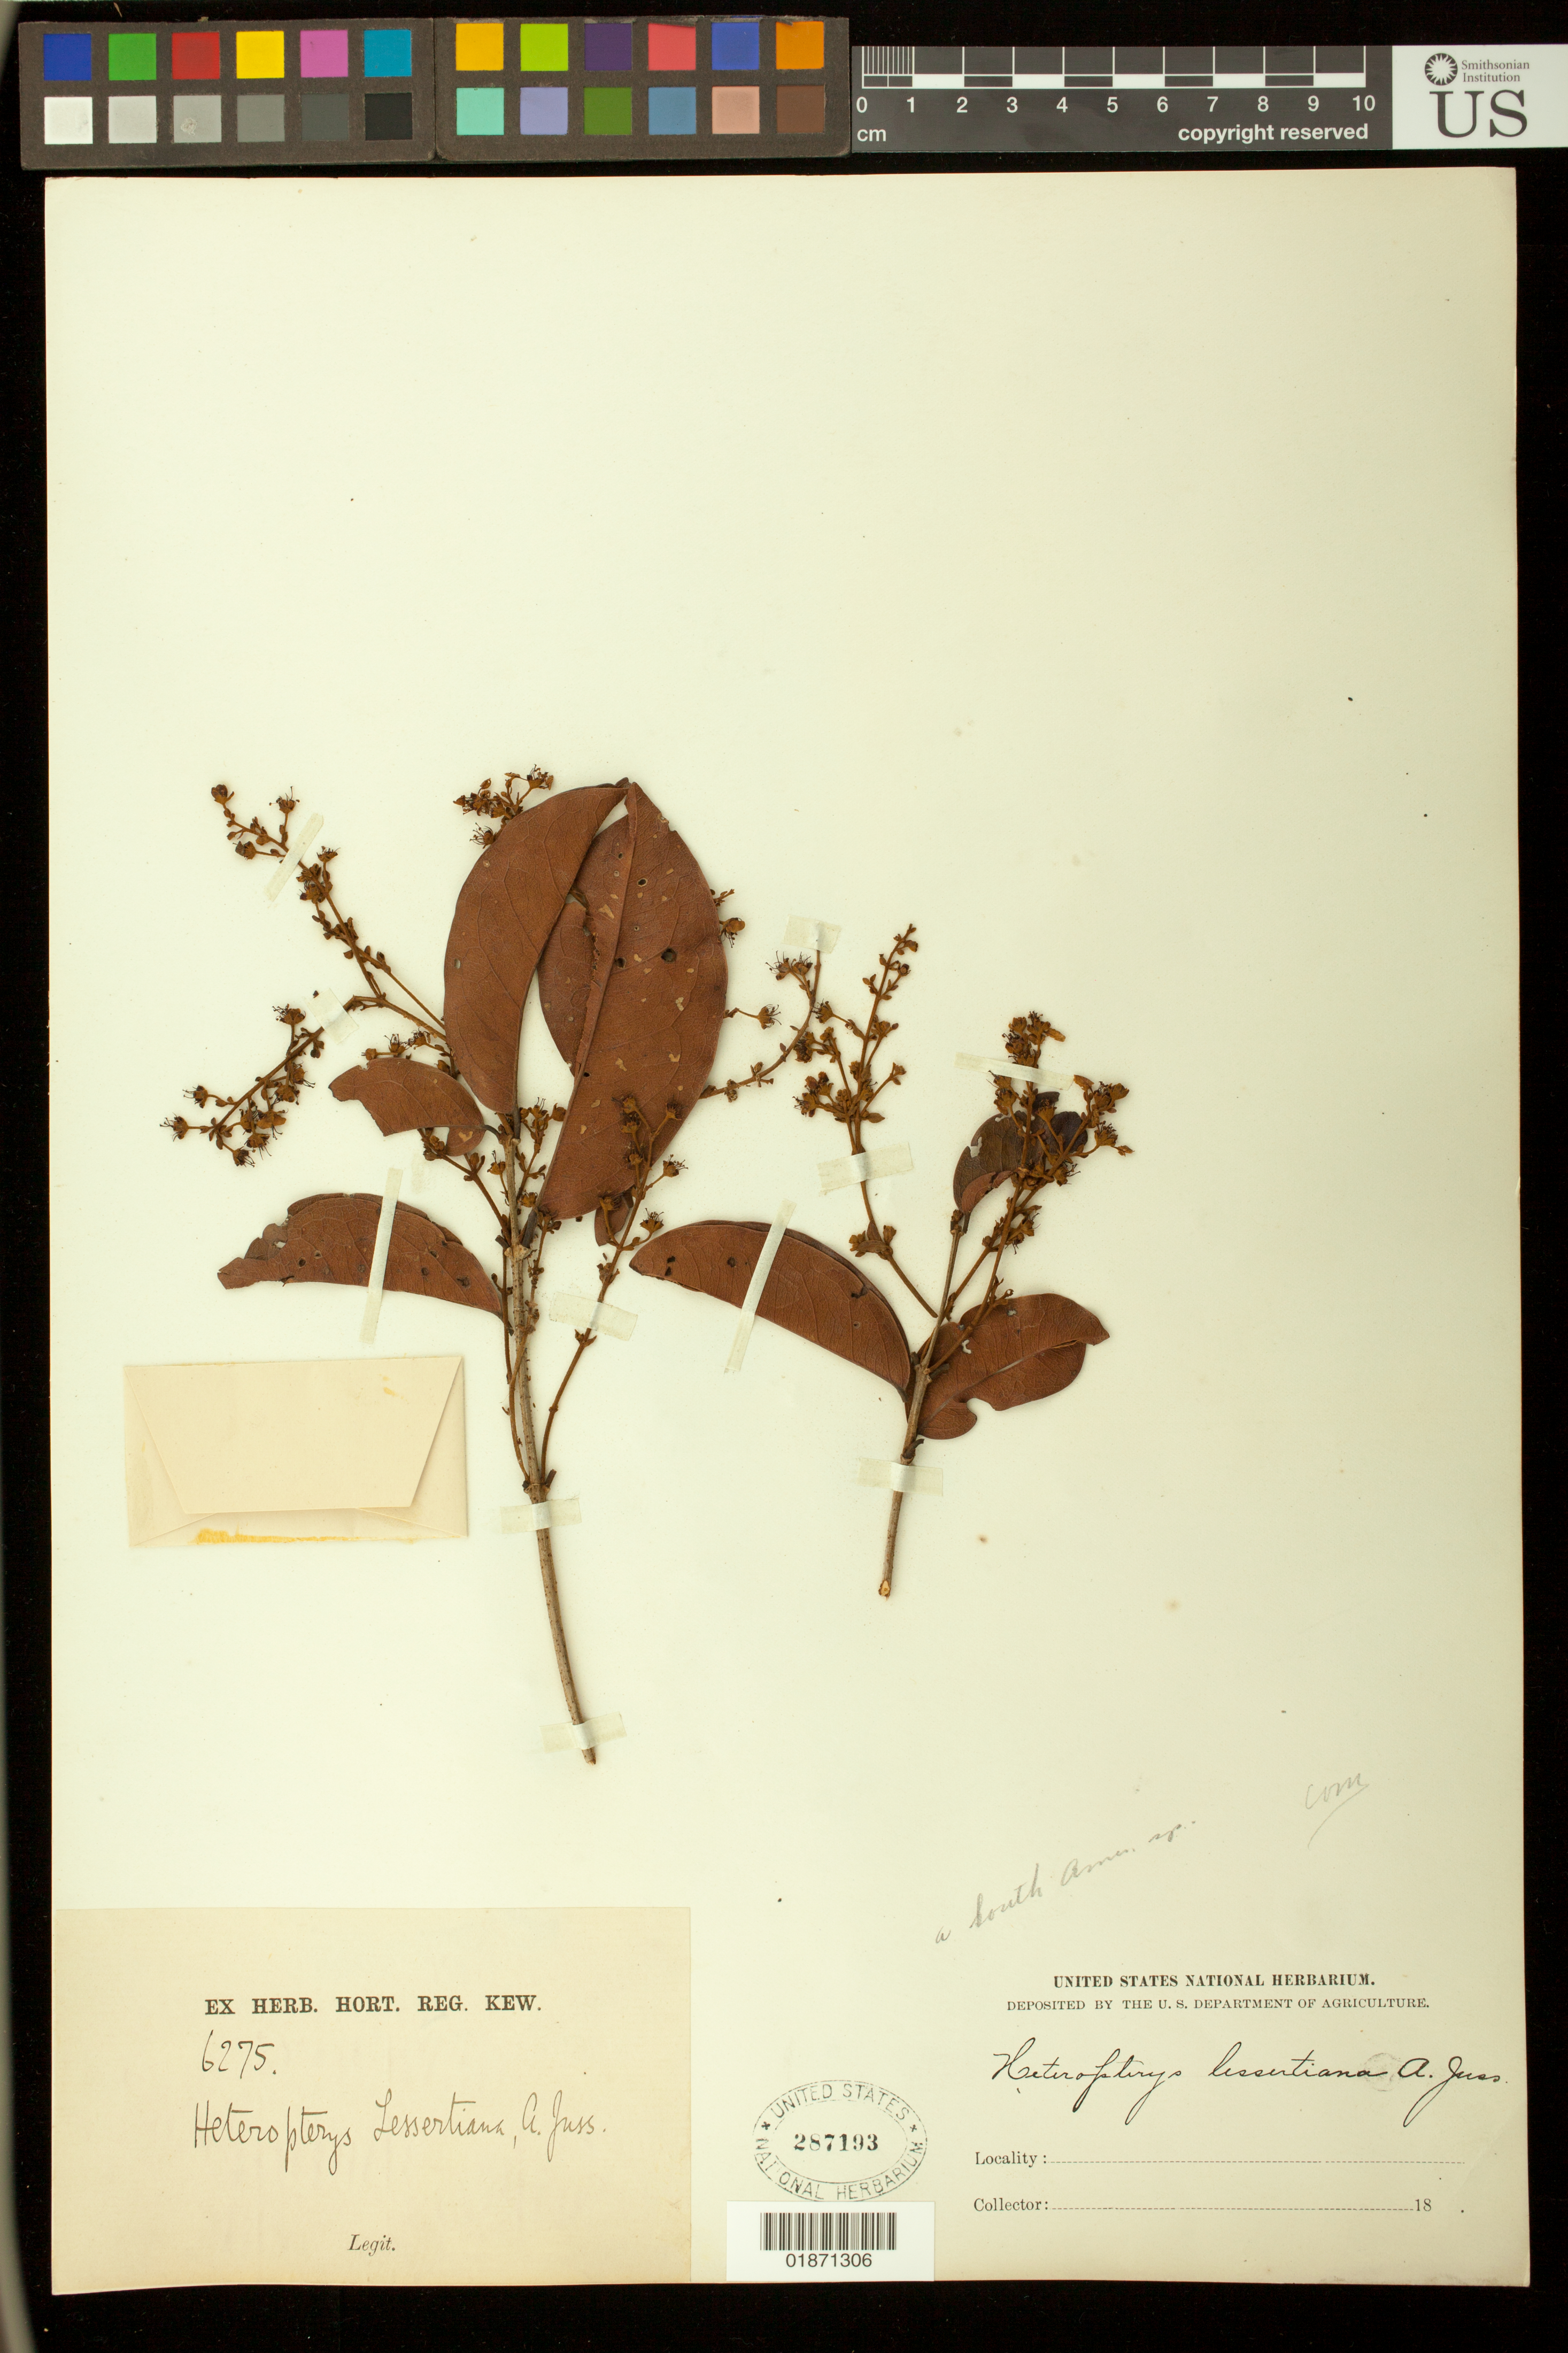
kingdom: Plantae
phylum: Tracheophyta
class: Magnoliopsida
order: Malpighiales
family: Malpighiaceae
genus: Heteropterys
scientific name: Heteropterys lessertiana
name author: A. Juss.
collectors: S.C.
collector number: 6275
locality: a South Amer. sp.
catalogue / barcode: US 287193